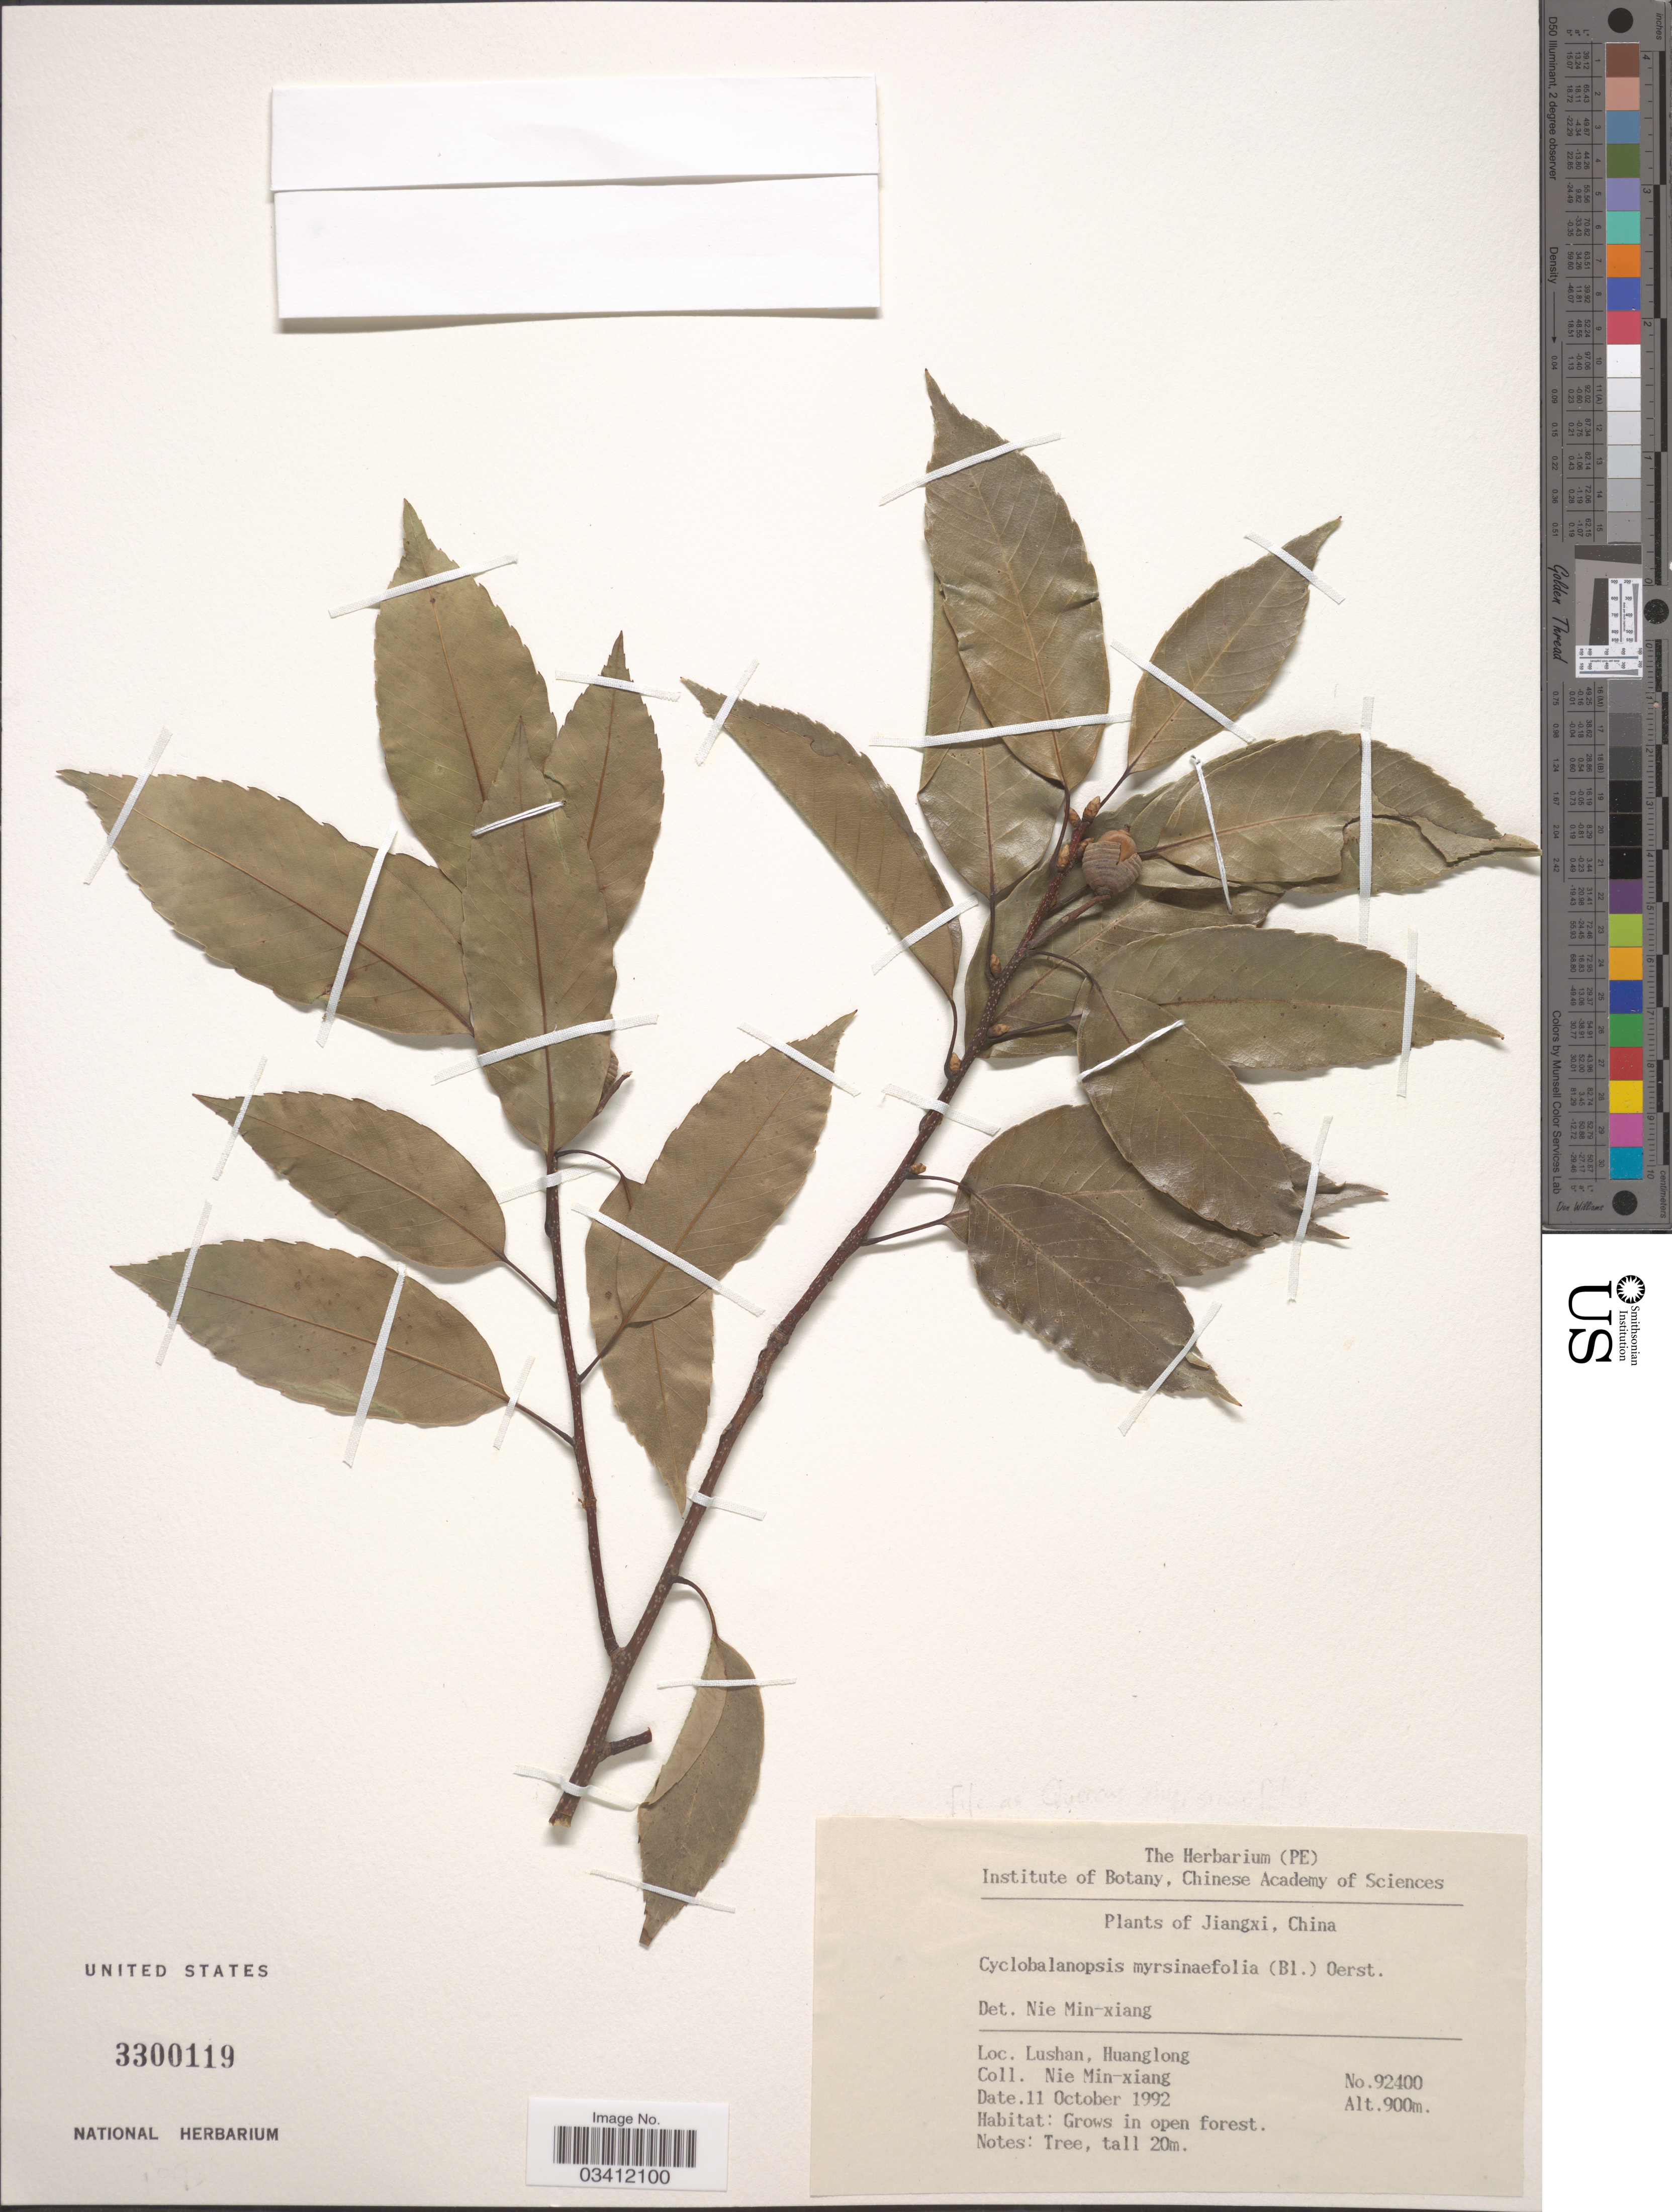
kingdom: Plantae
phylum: Tracheophyta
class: Magnoliopsida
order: Fagales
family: Fagaceae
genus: Quercus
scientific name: Quercus myrsinifolia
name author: Blume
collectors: M. Nie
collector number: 92400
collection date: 1992-10-11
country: China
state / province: Jiangxi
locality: Lushan, Huanglong.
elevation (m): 900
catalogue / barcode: US 3300119